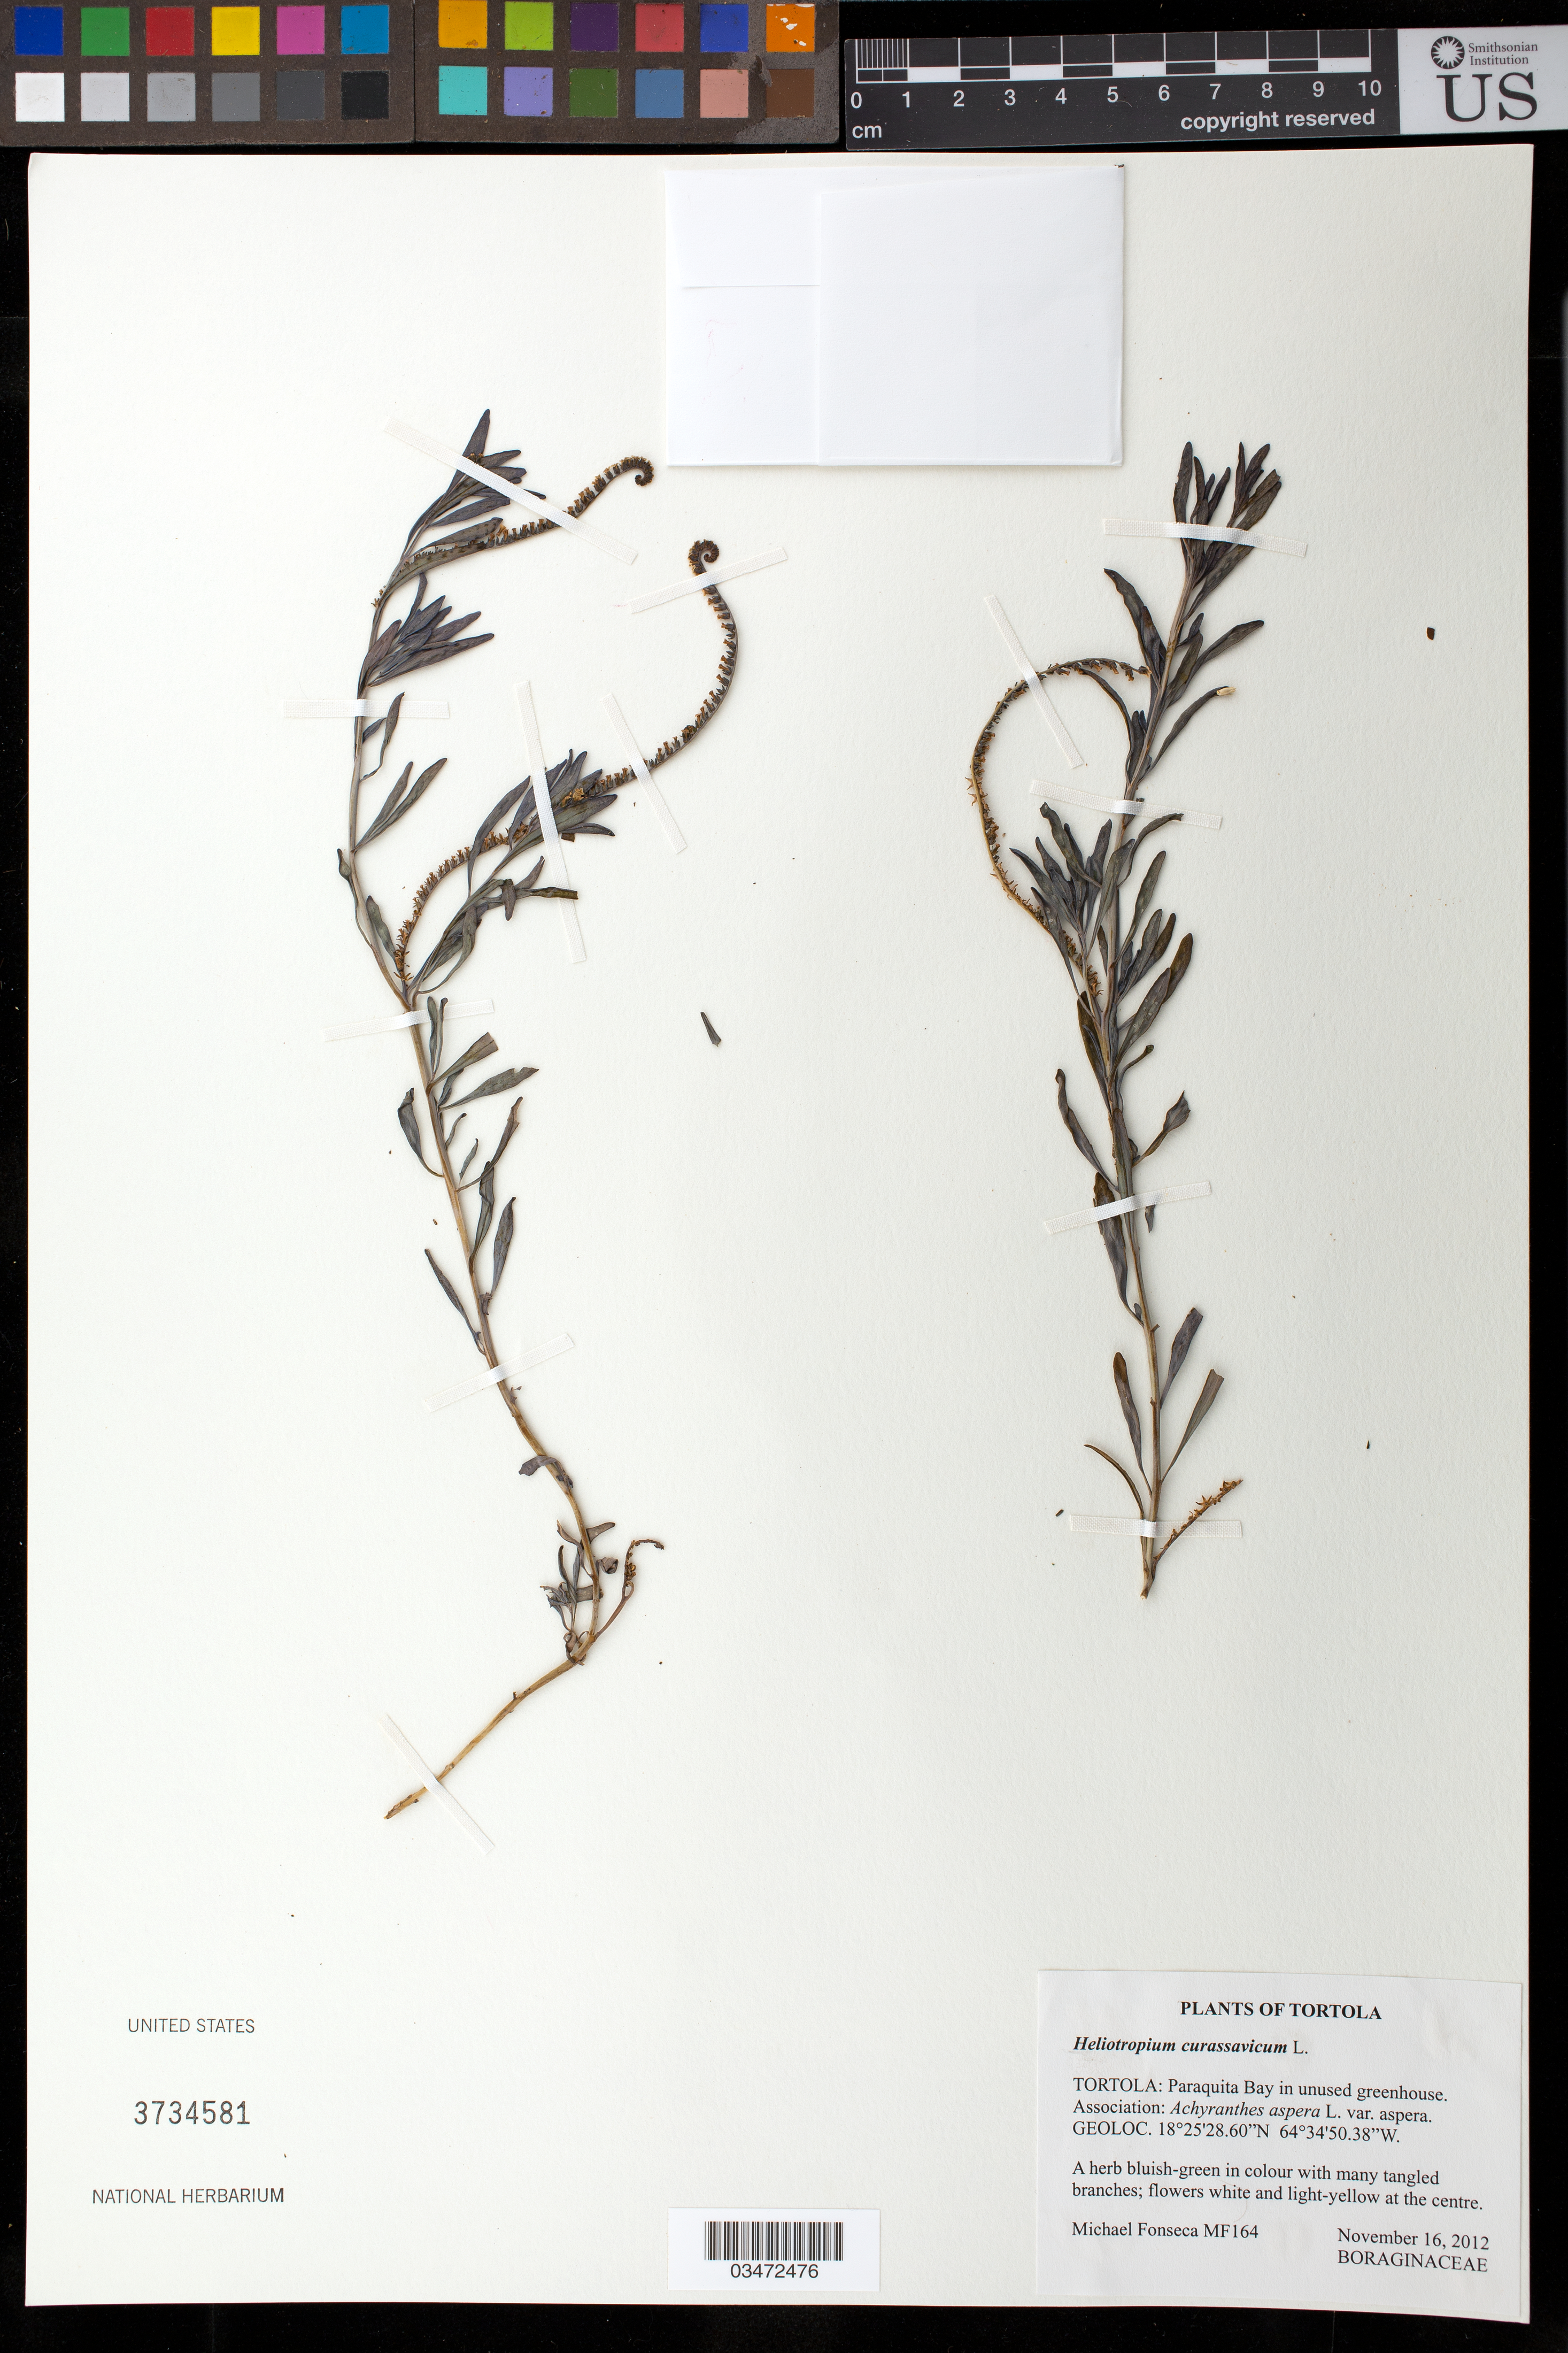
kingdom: Plantae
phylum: Tracheophyta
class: Magnoliopsida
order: Boraginales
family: Heliotropiaceae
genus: Heliotropium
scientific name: Heliotropium curassavicum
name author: L.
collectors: M. Fonseca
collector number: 164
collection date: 2012-11-16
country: British Virgin Islands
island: Tortola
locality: Paraquita Bay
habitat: In unused greenhouse. Association: Achyranthes aspera var aspera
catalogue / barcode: US 3734581